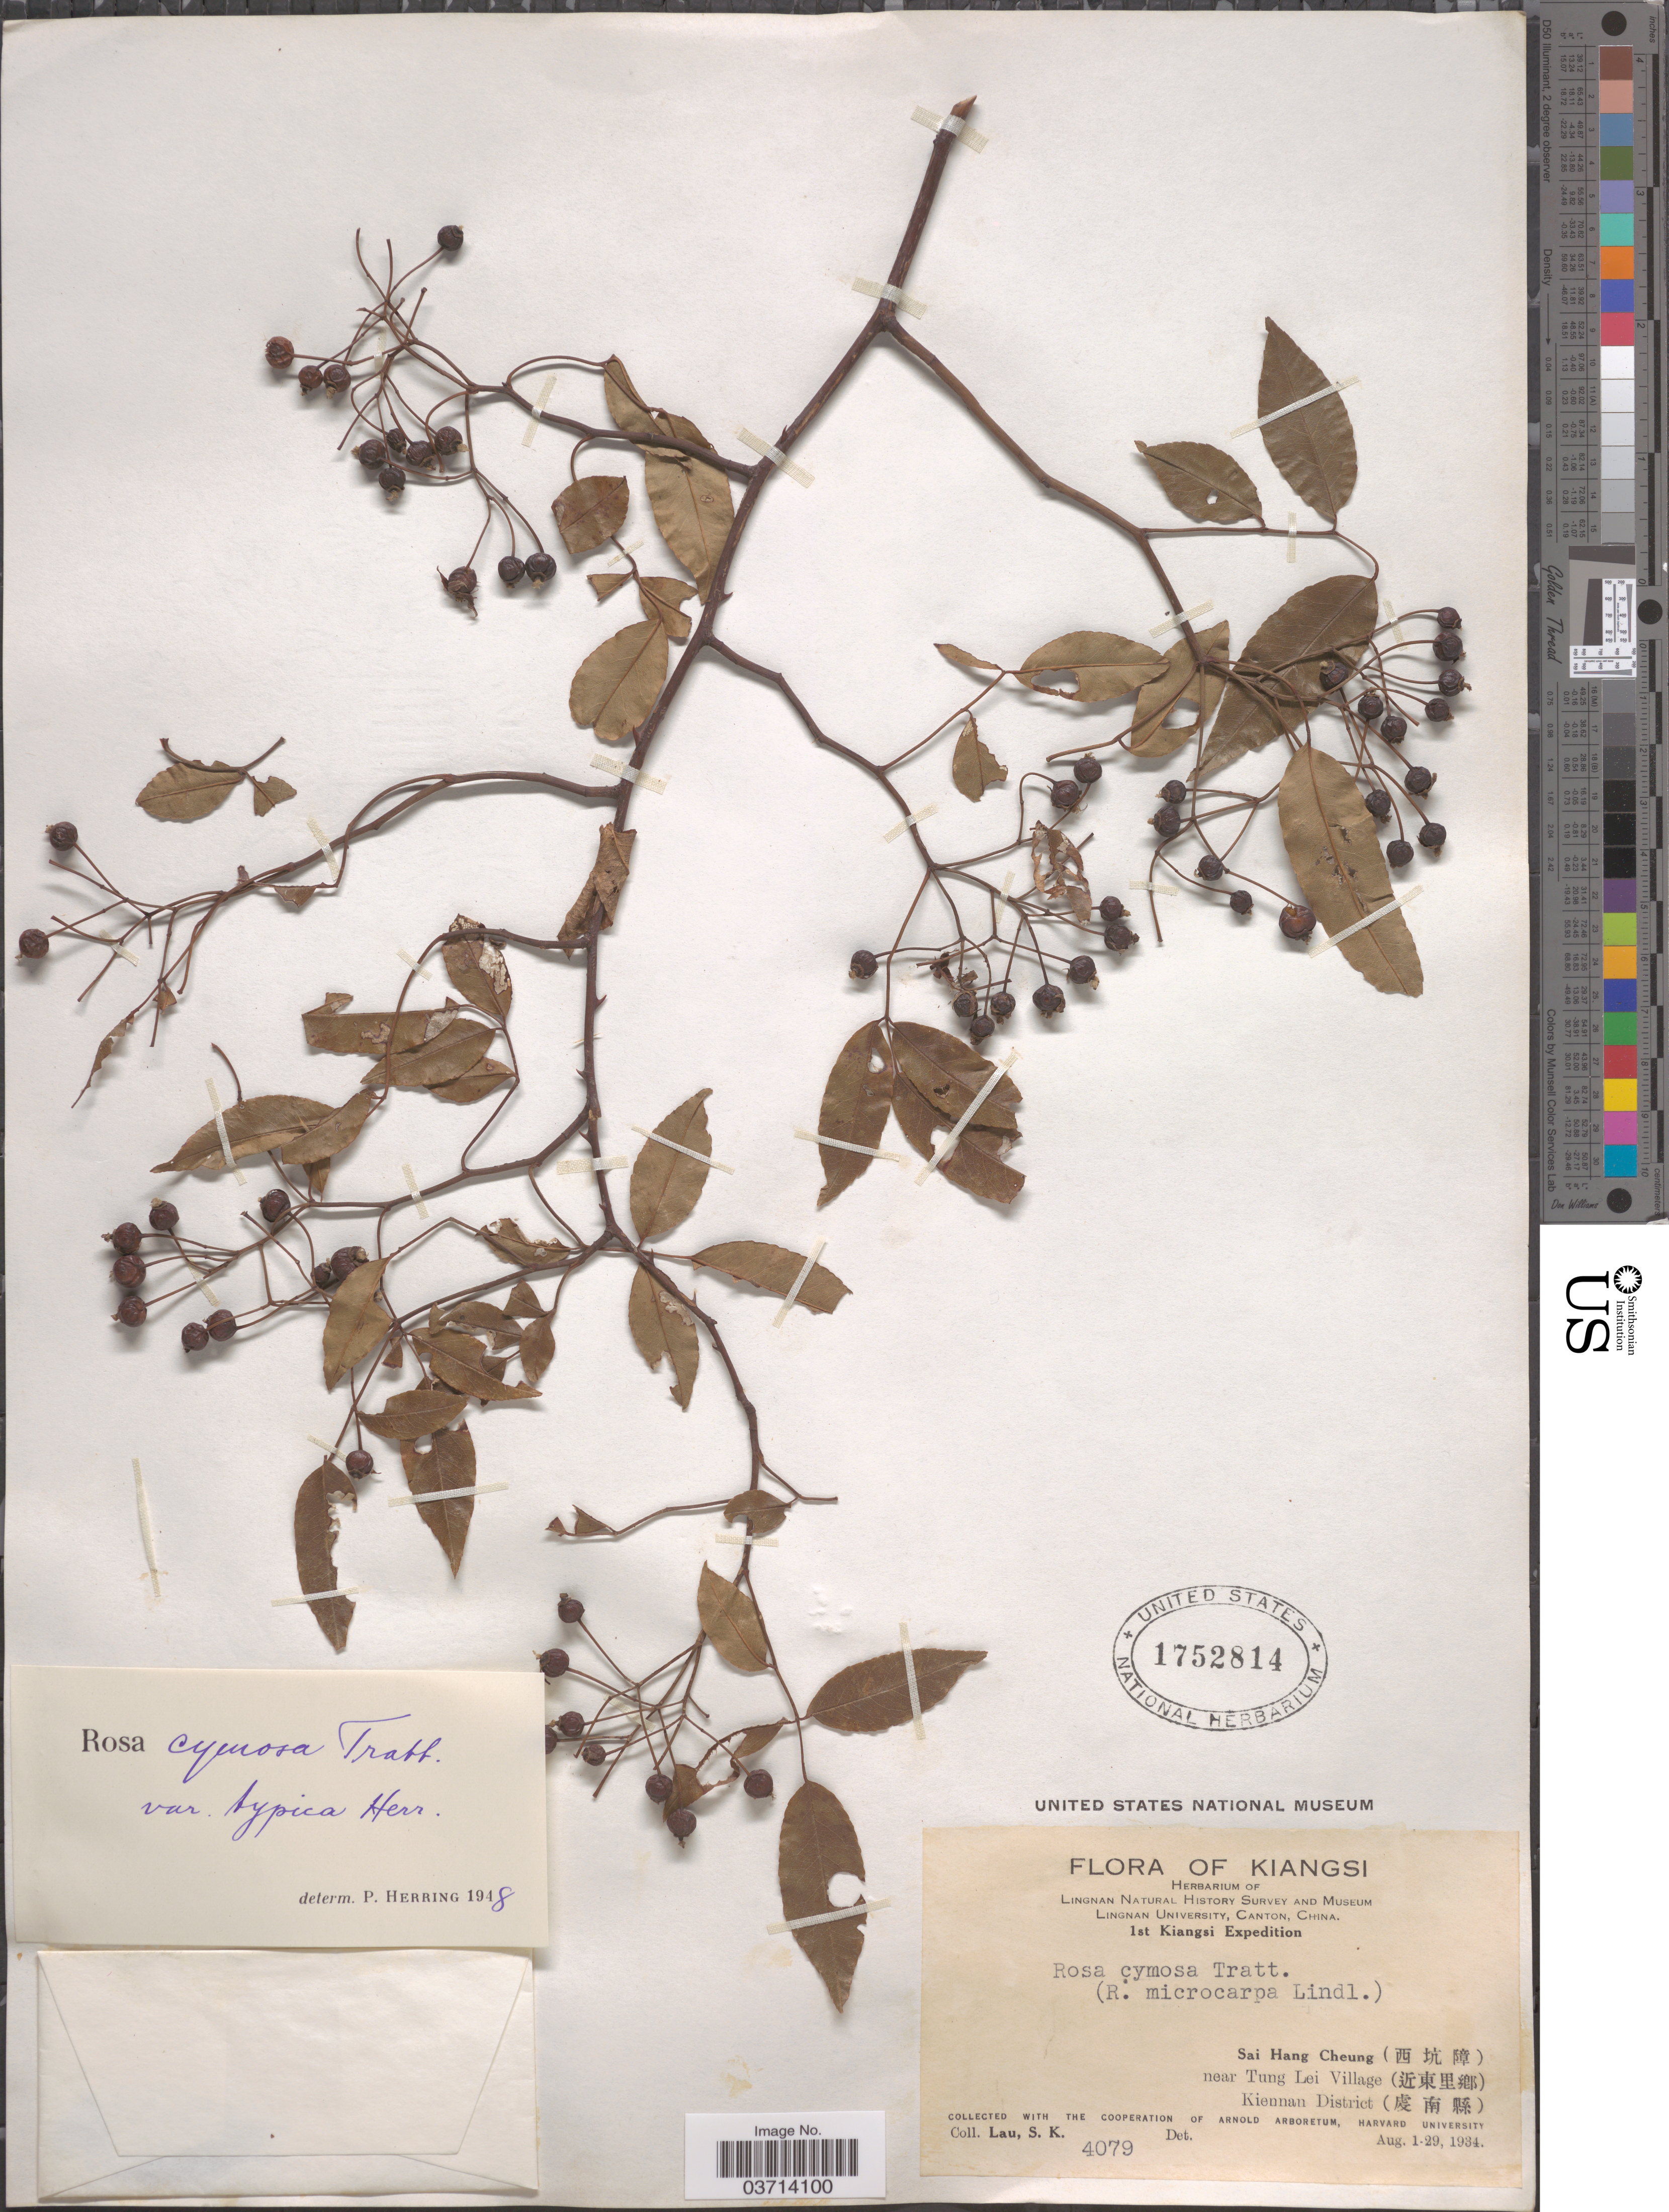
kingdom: Plantae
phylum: Tracheophyta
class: Magnoliopsida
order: Rosales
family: Rosaceae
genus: Rosa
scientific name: Rosa indica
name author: L.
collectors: S. K. Lau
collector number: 4079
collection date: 1934-08-01/1934-08-29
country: China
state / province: Jiangxi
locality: Kiangsi. Sai Hang Cheung (X) near Tung Lei Village (X) Kiennan District (X).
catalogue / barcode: US 1752814